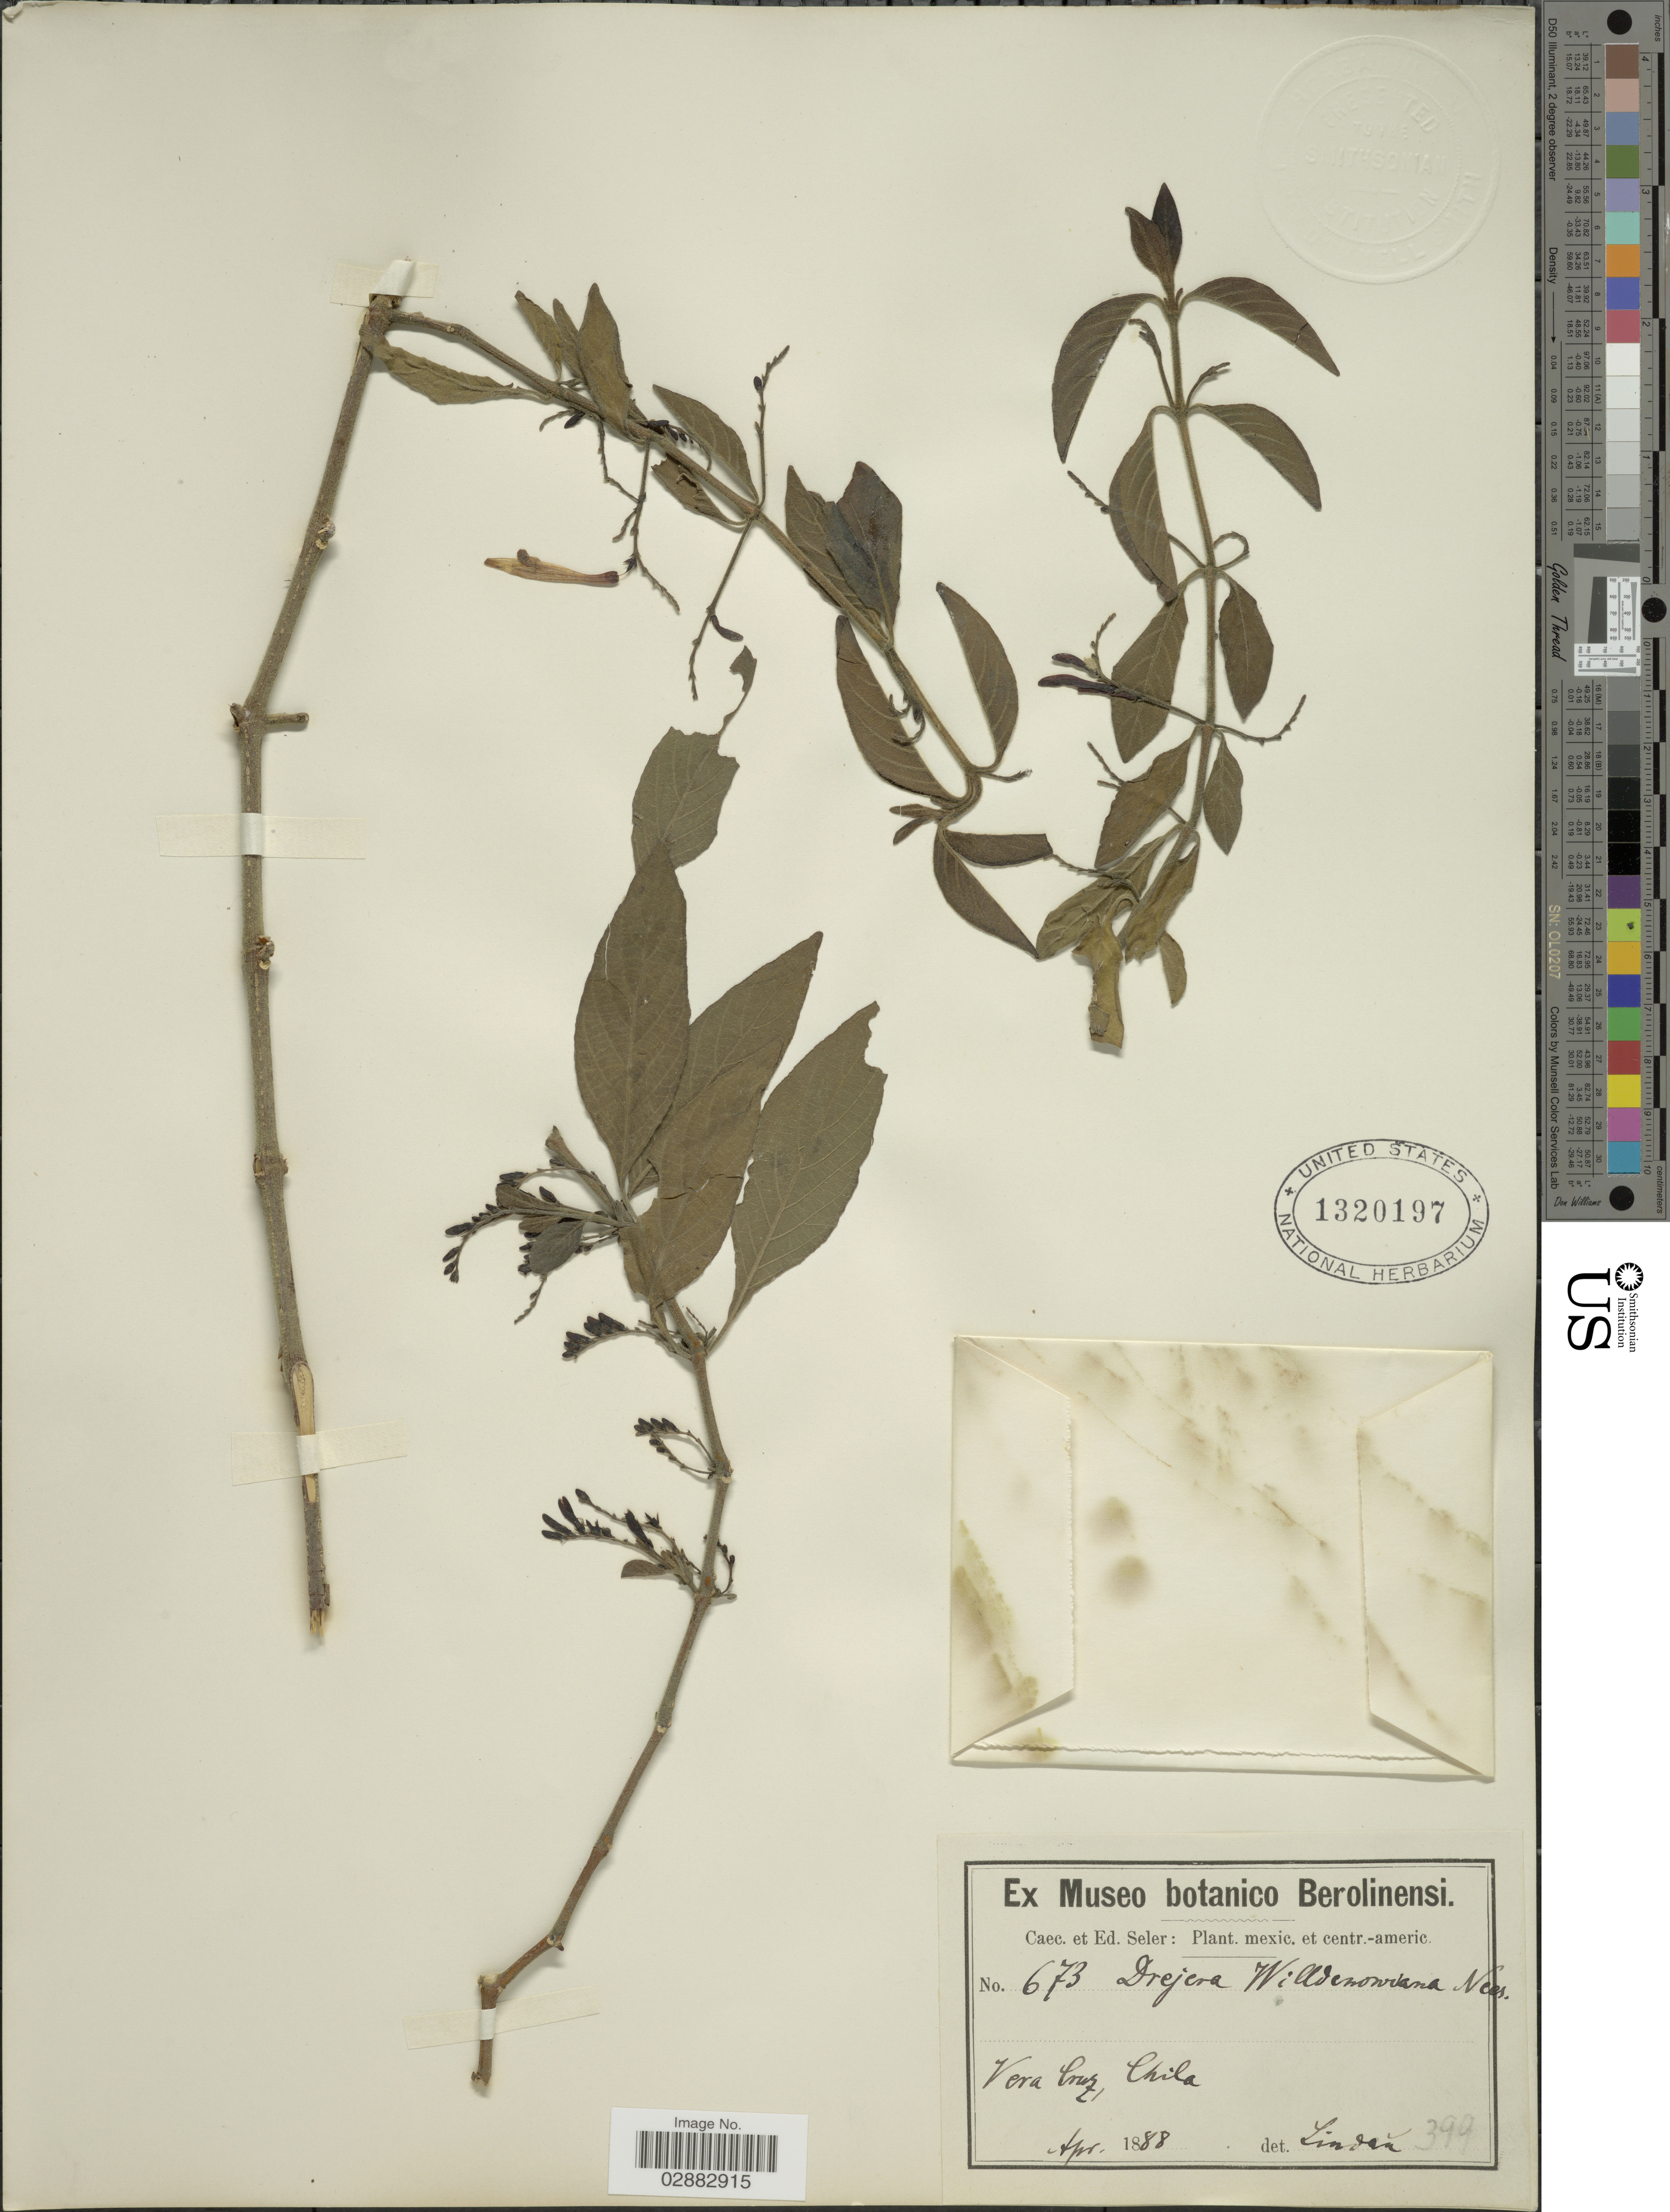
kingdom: Plantae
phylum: Tracheophyta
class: Magnoliopsida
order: Lamiales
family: Acanthaceae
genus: Justicia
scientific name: Justicia spicigera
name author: Schltdl.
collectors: C. Seler & E. G. Seler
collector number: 673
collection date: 1888-04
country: Mexico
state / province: Veracruz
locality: Vera Cruz, Chila.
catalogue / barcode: US 1320197